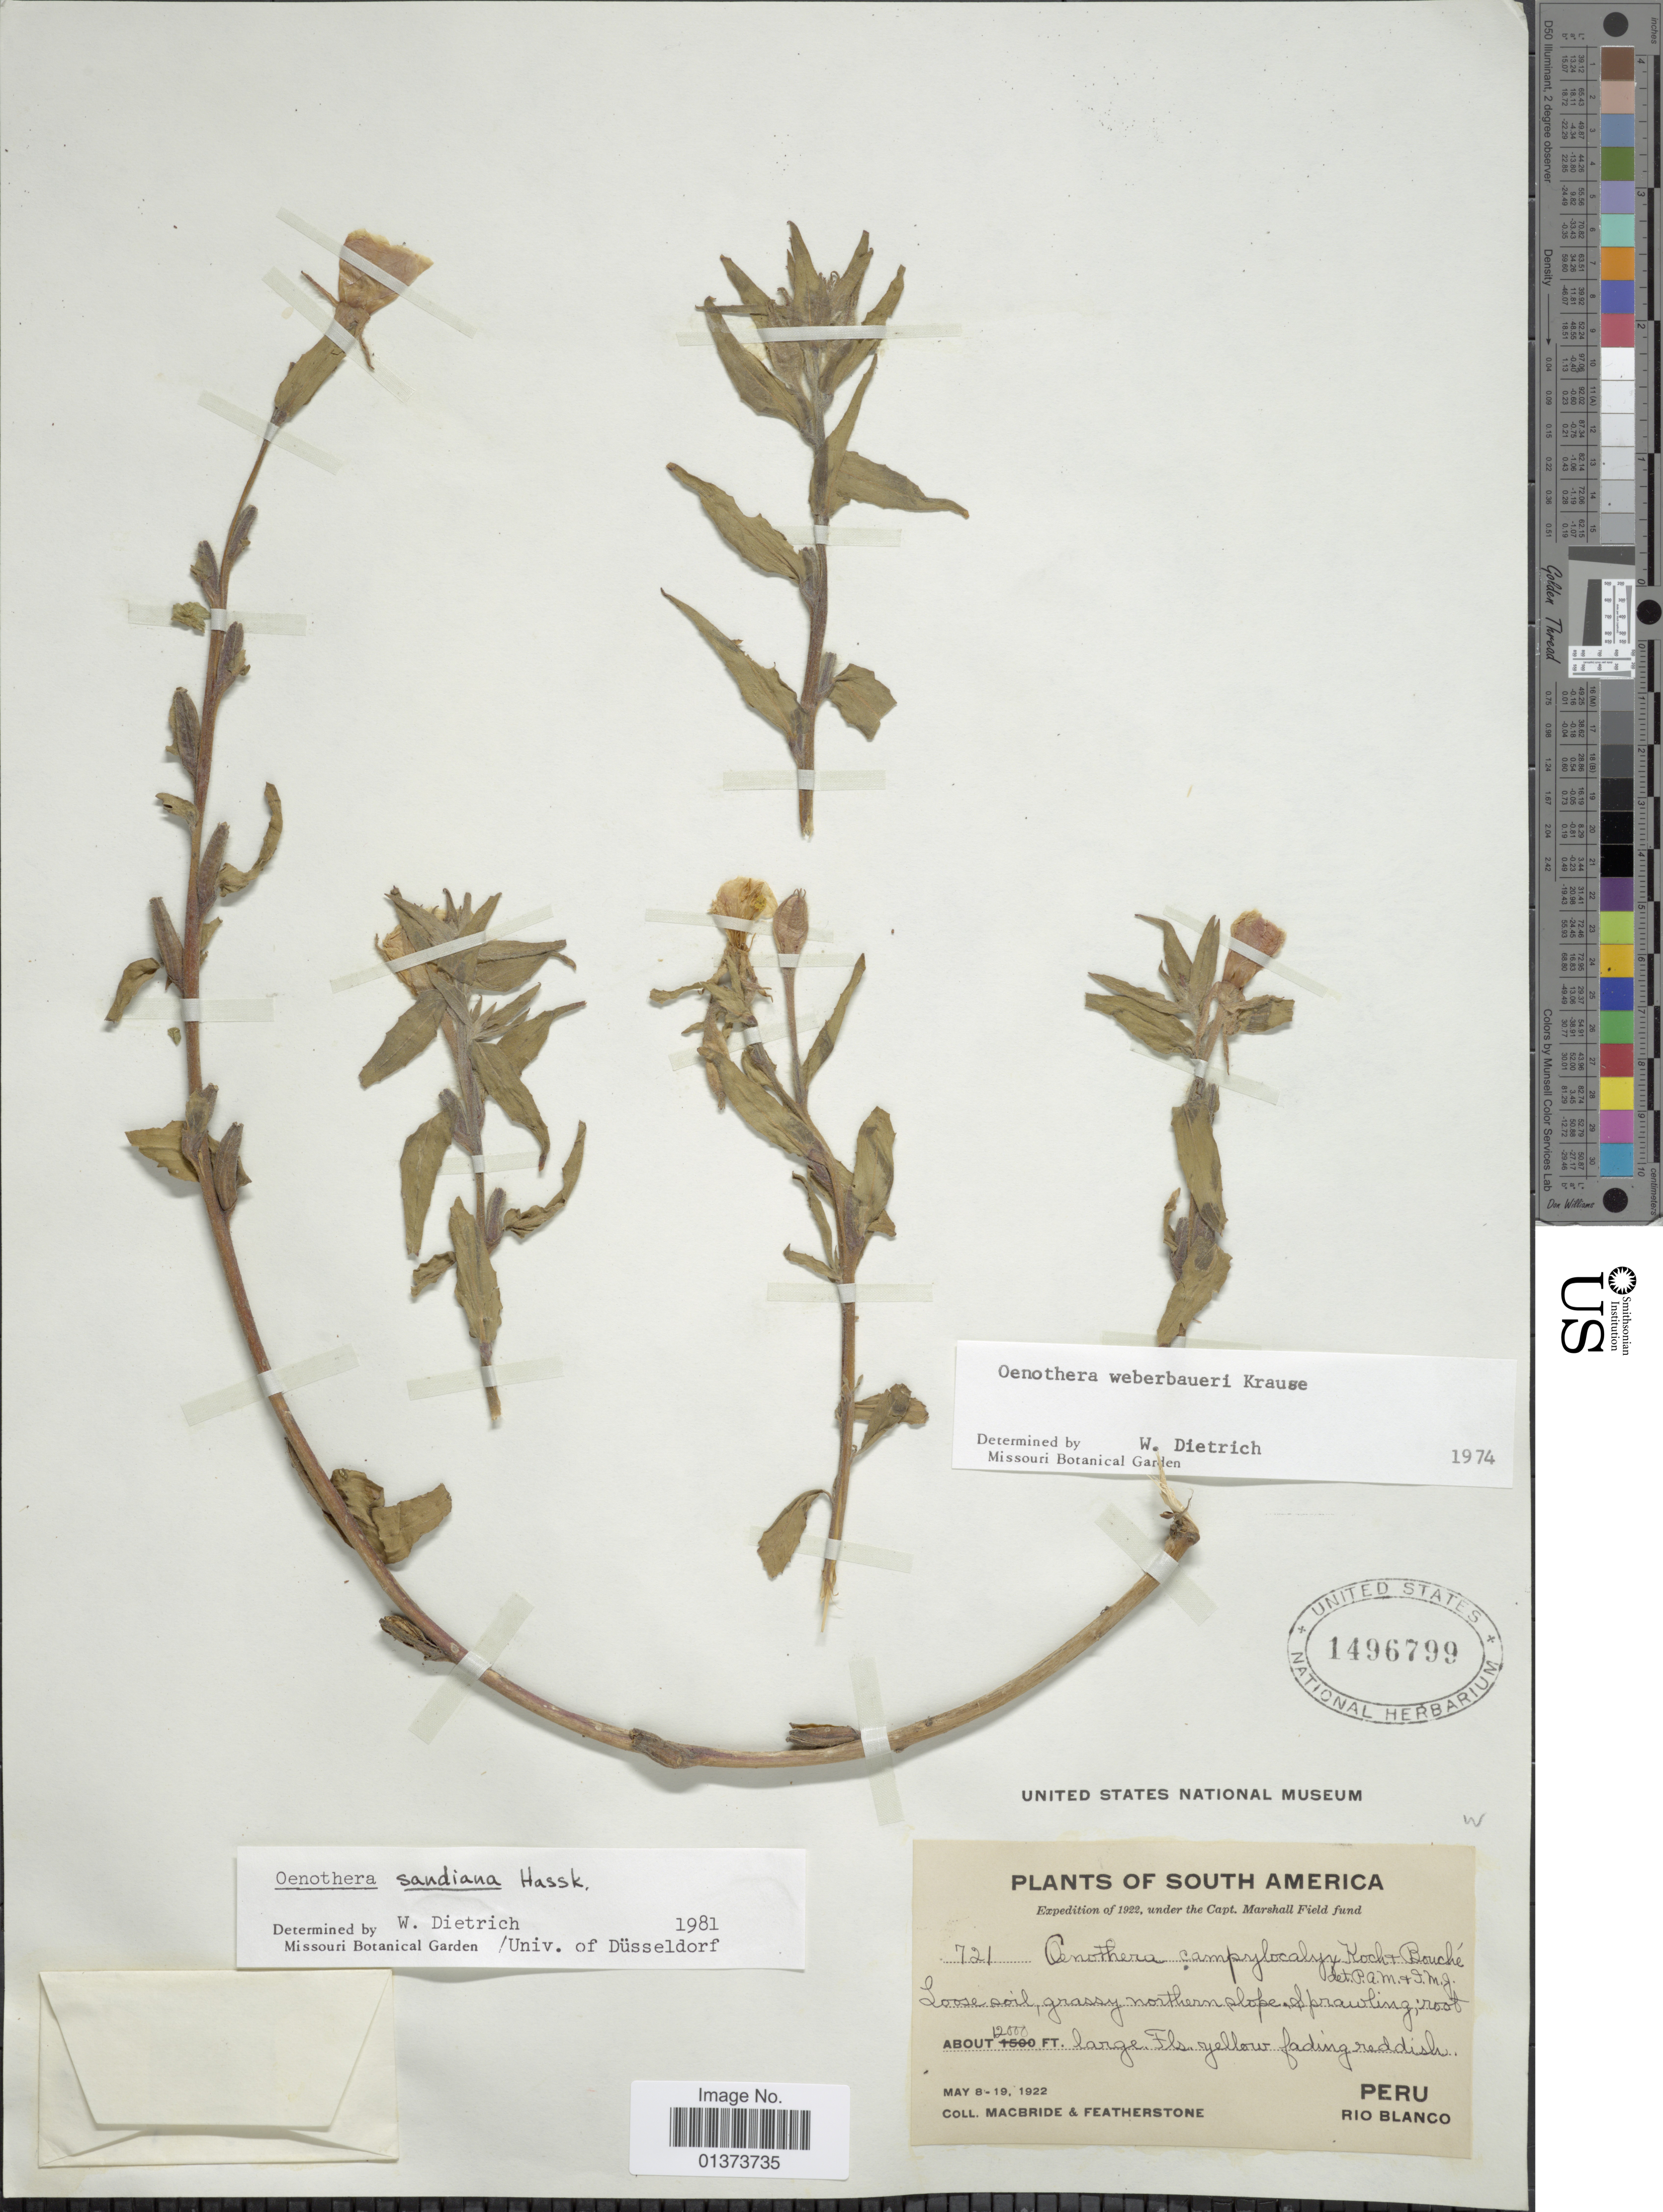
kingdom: Plantae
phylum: Tracheophyta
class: Magnoliopsida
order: Myrtales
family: Onagraceae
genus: Oenothera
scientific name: Oenothera sandiana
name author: Hassk.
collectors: Macbride, -- & -. Featherstone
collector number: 721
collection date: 1922-05-08/1922-05-19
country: Peru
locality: Loose soil, grassy northern slope of prawling, Rio Blanco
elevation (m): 3658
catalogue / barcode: US 1496799